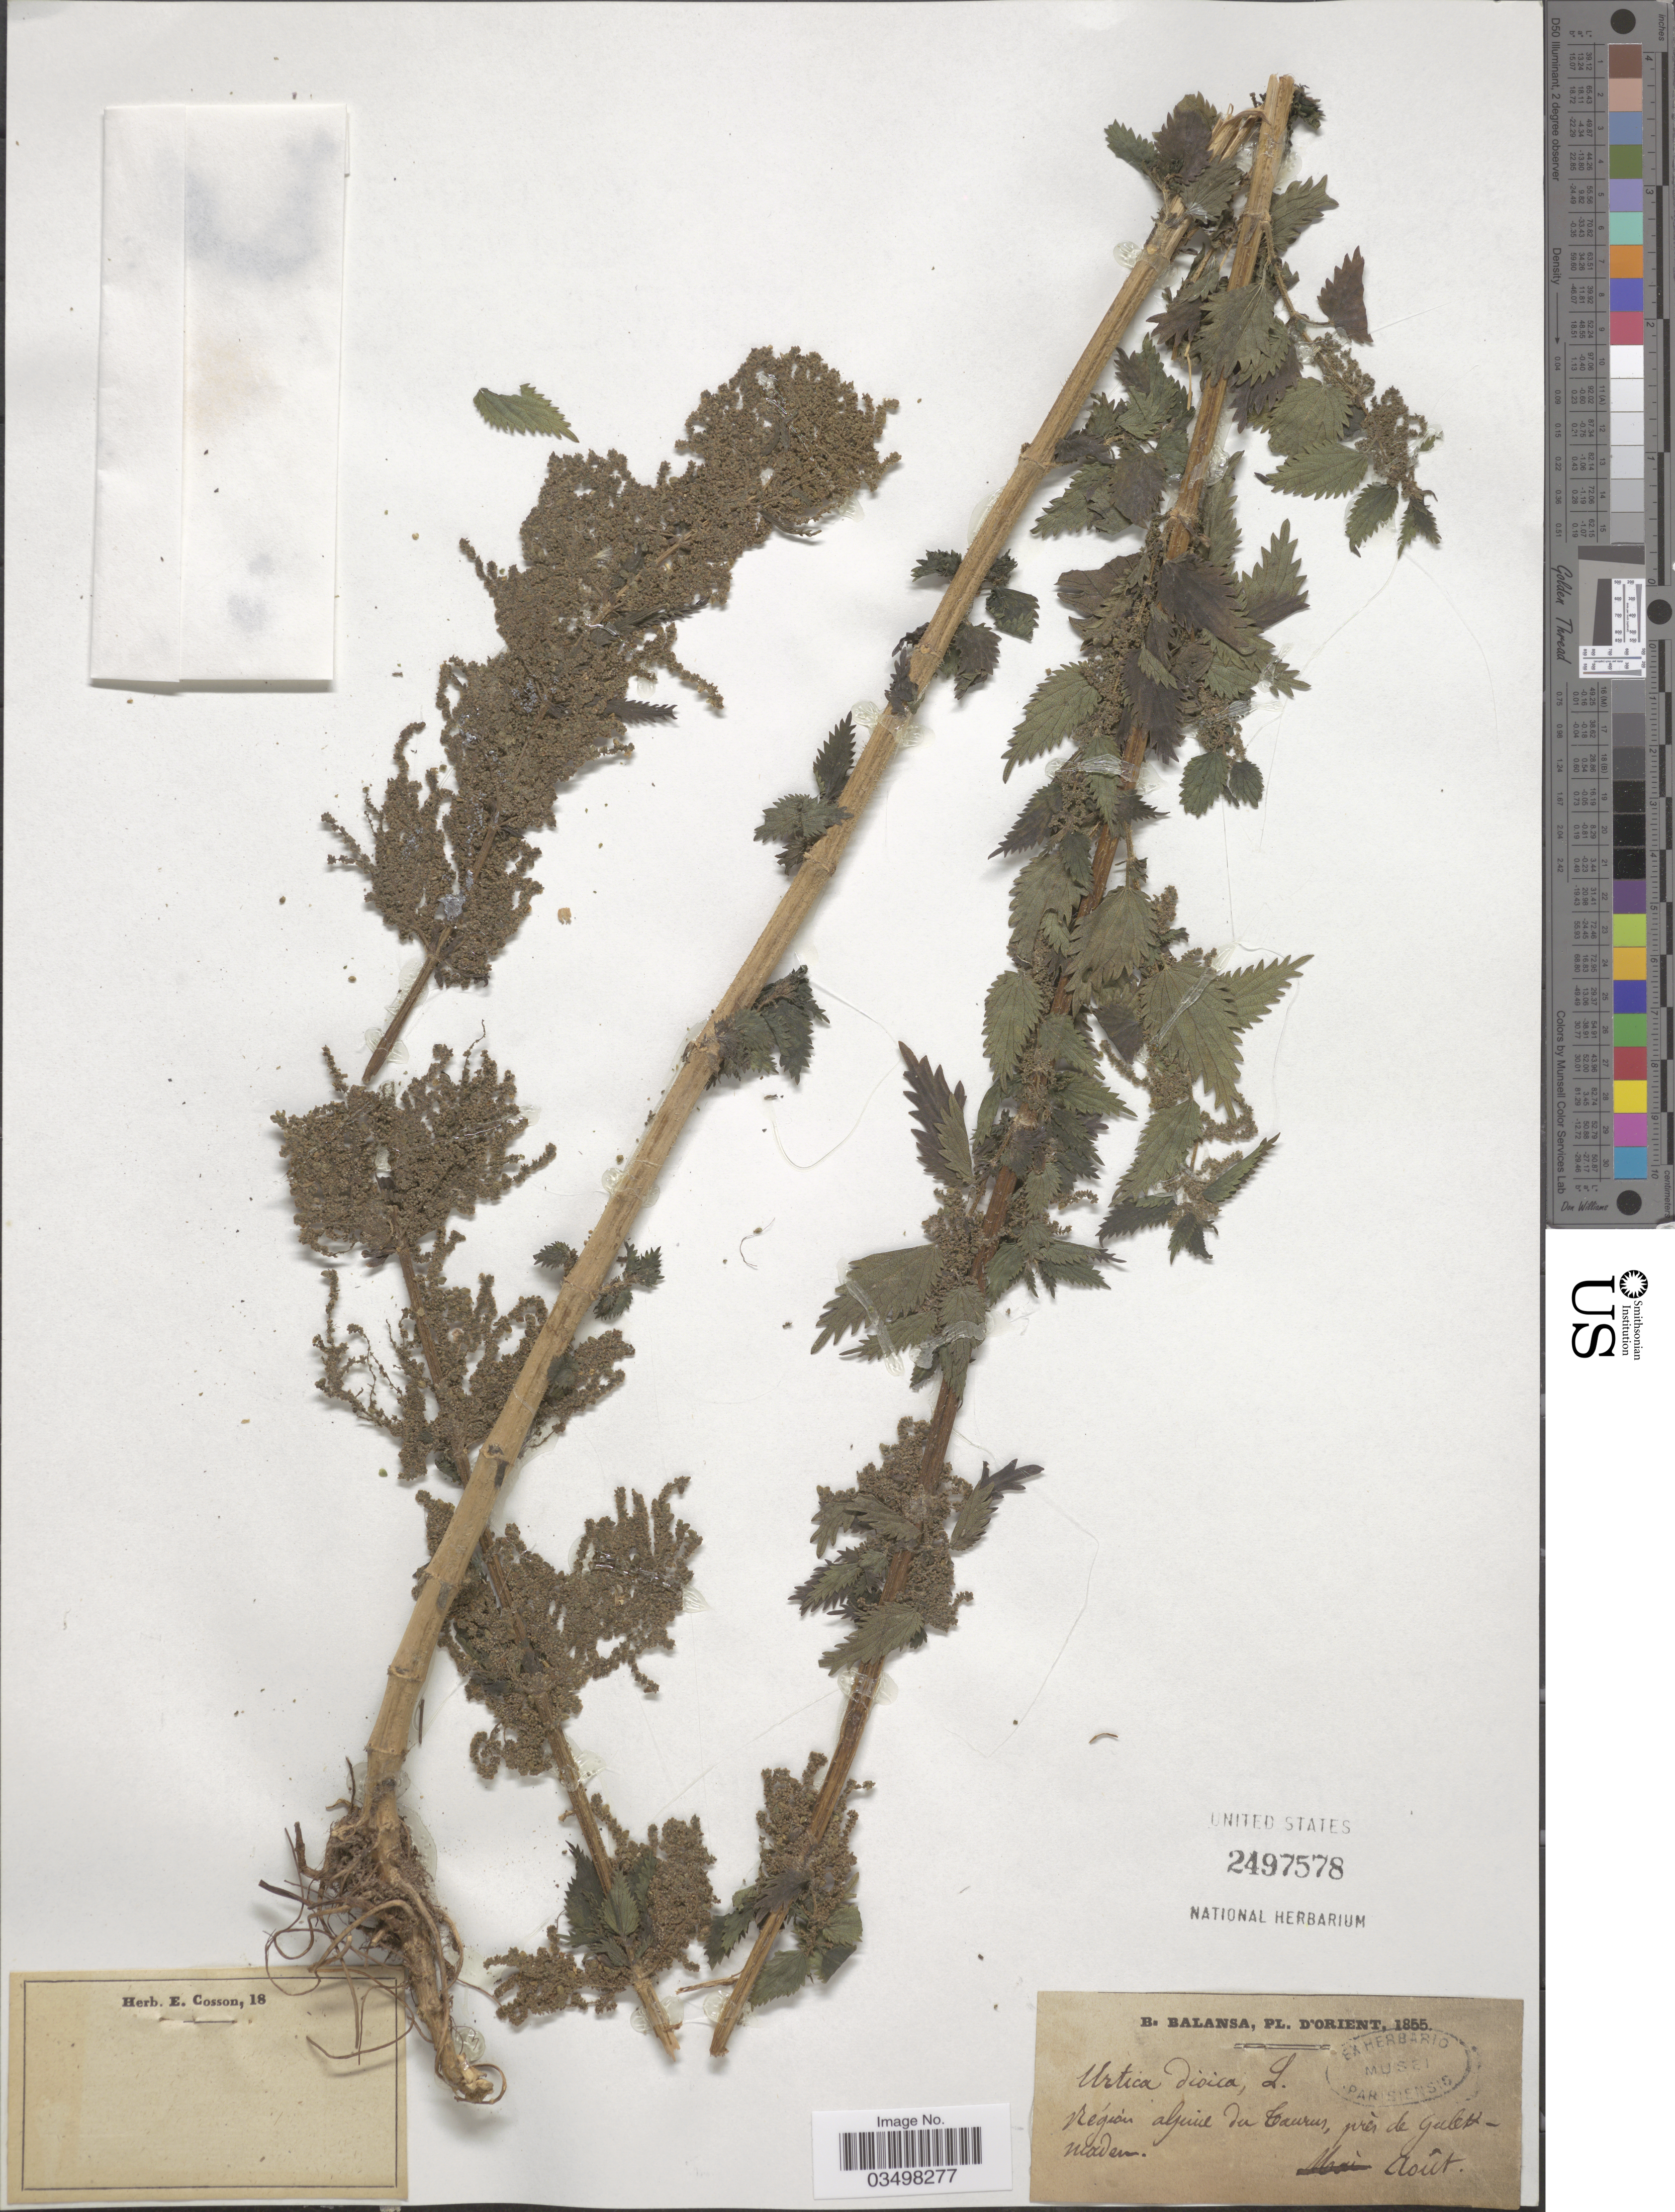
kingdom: Plantae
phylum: Tracheophyta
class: Magnoliopsida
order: Rosales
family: Urticaceae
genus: Urtica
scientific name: Urtica dioica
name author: L.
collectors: B. Balansa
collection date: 1885-08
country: Turkey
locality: D'Orient. Région alpine du Taurus, près de Gullett*-maden.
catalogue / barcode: US 2497578